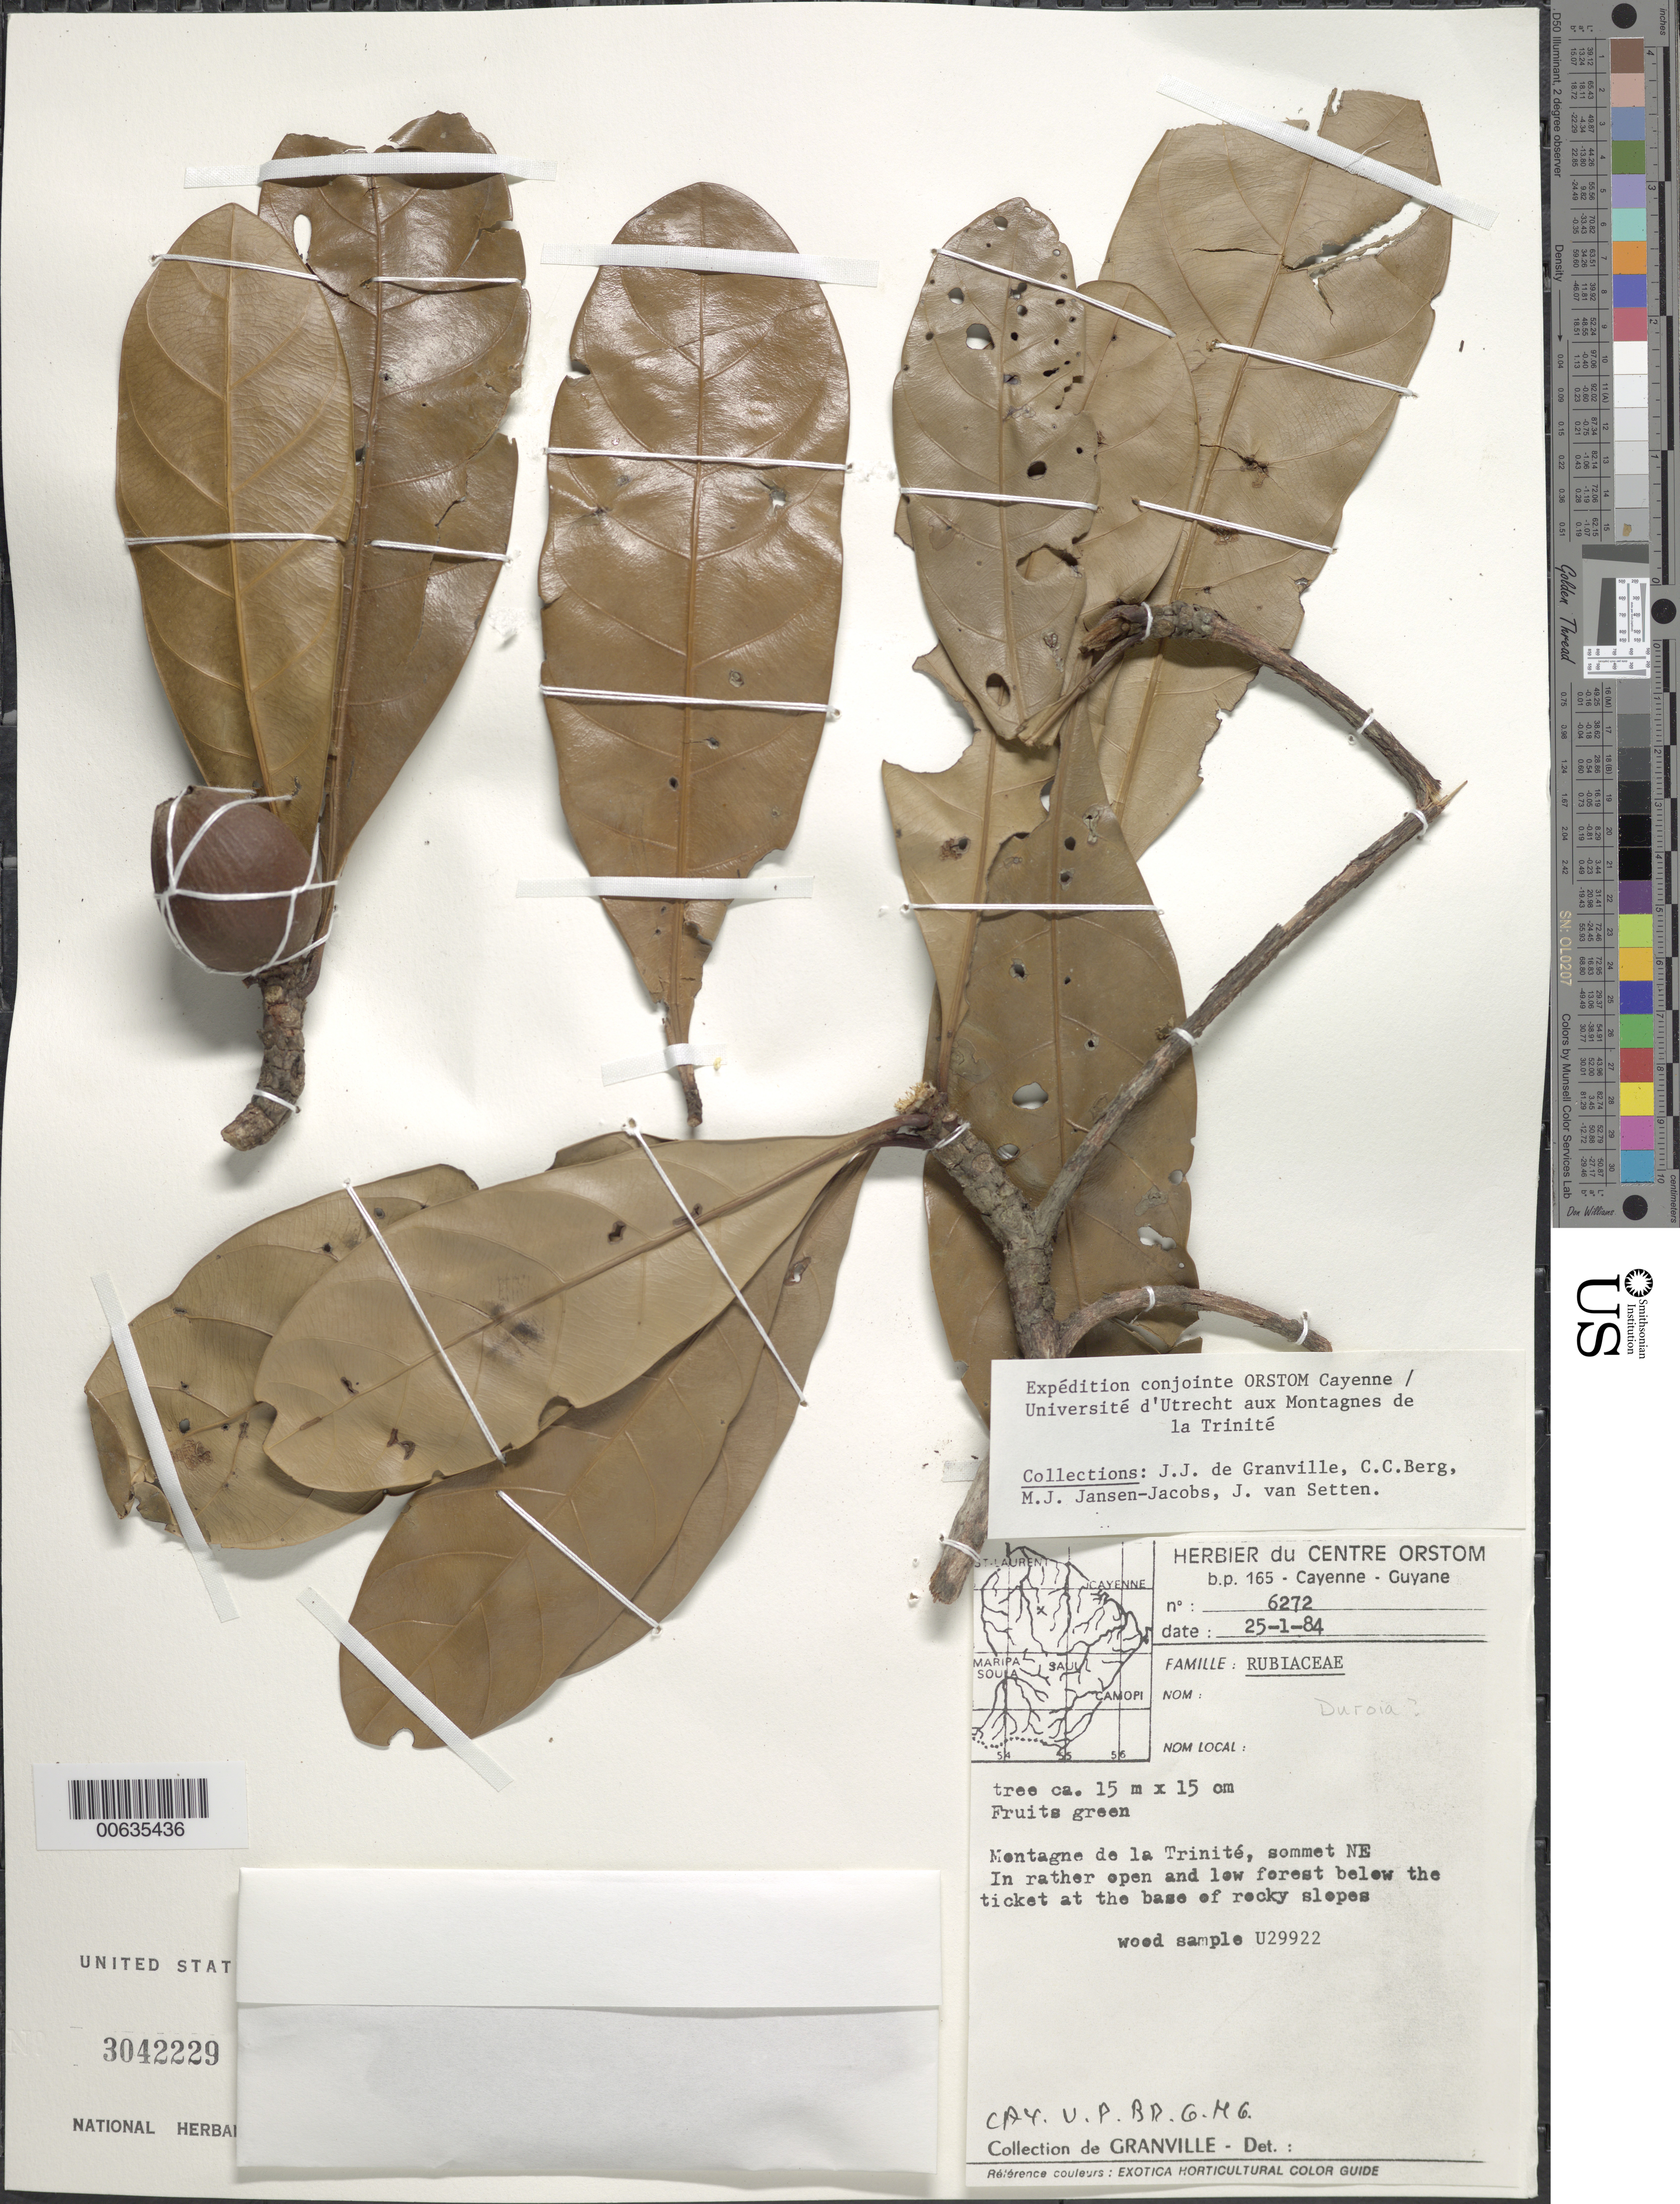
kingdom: Plantae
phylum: Tracheophyta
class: Magnoliopsida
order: Gentianales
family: Rubiaceae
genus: Duroia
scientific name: Duroia sp.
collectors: J.-J. de Granville, C. C. Berg, M. J. Jansen-Jacobs & J. van Setten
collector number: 6272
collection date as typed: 25-Jan-84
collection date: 1984-01-25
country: French Guiana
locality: Montagnes de la Trinité, sommet NE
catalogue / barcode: US 3042229